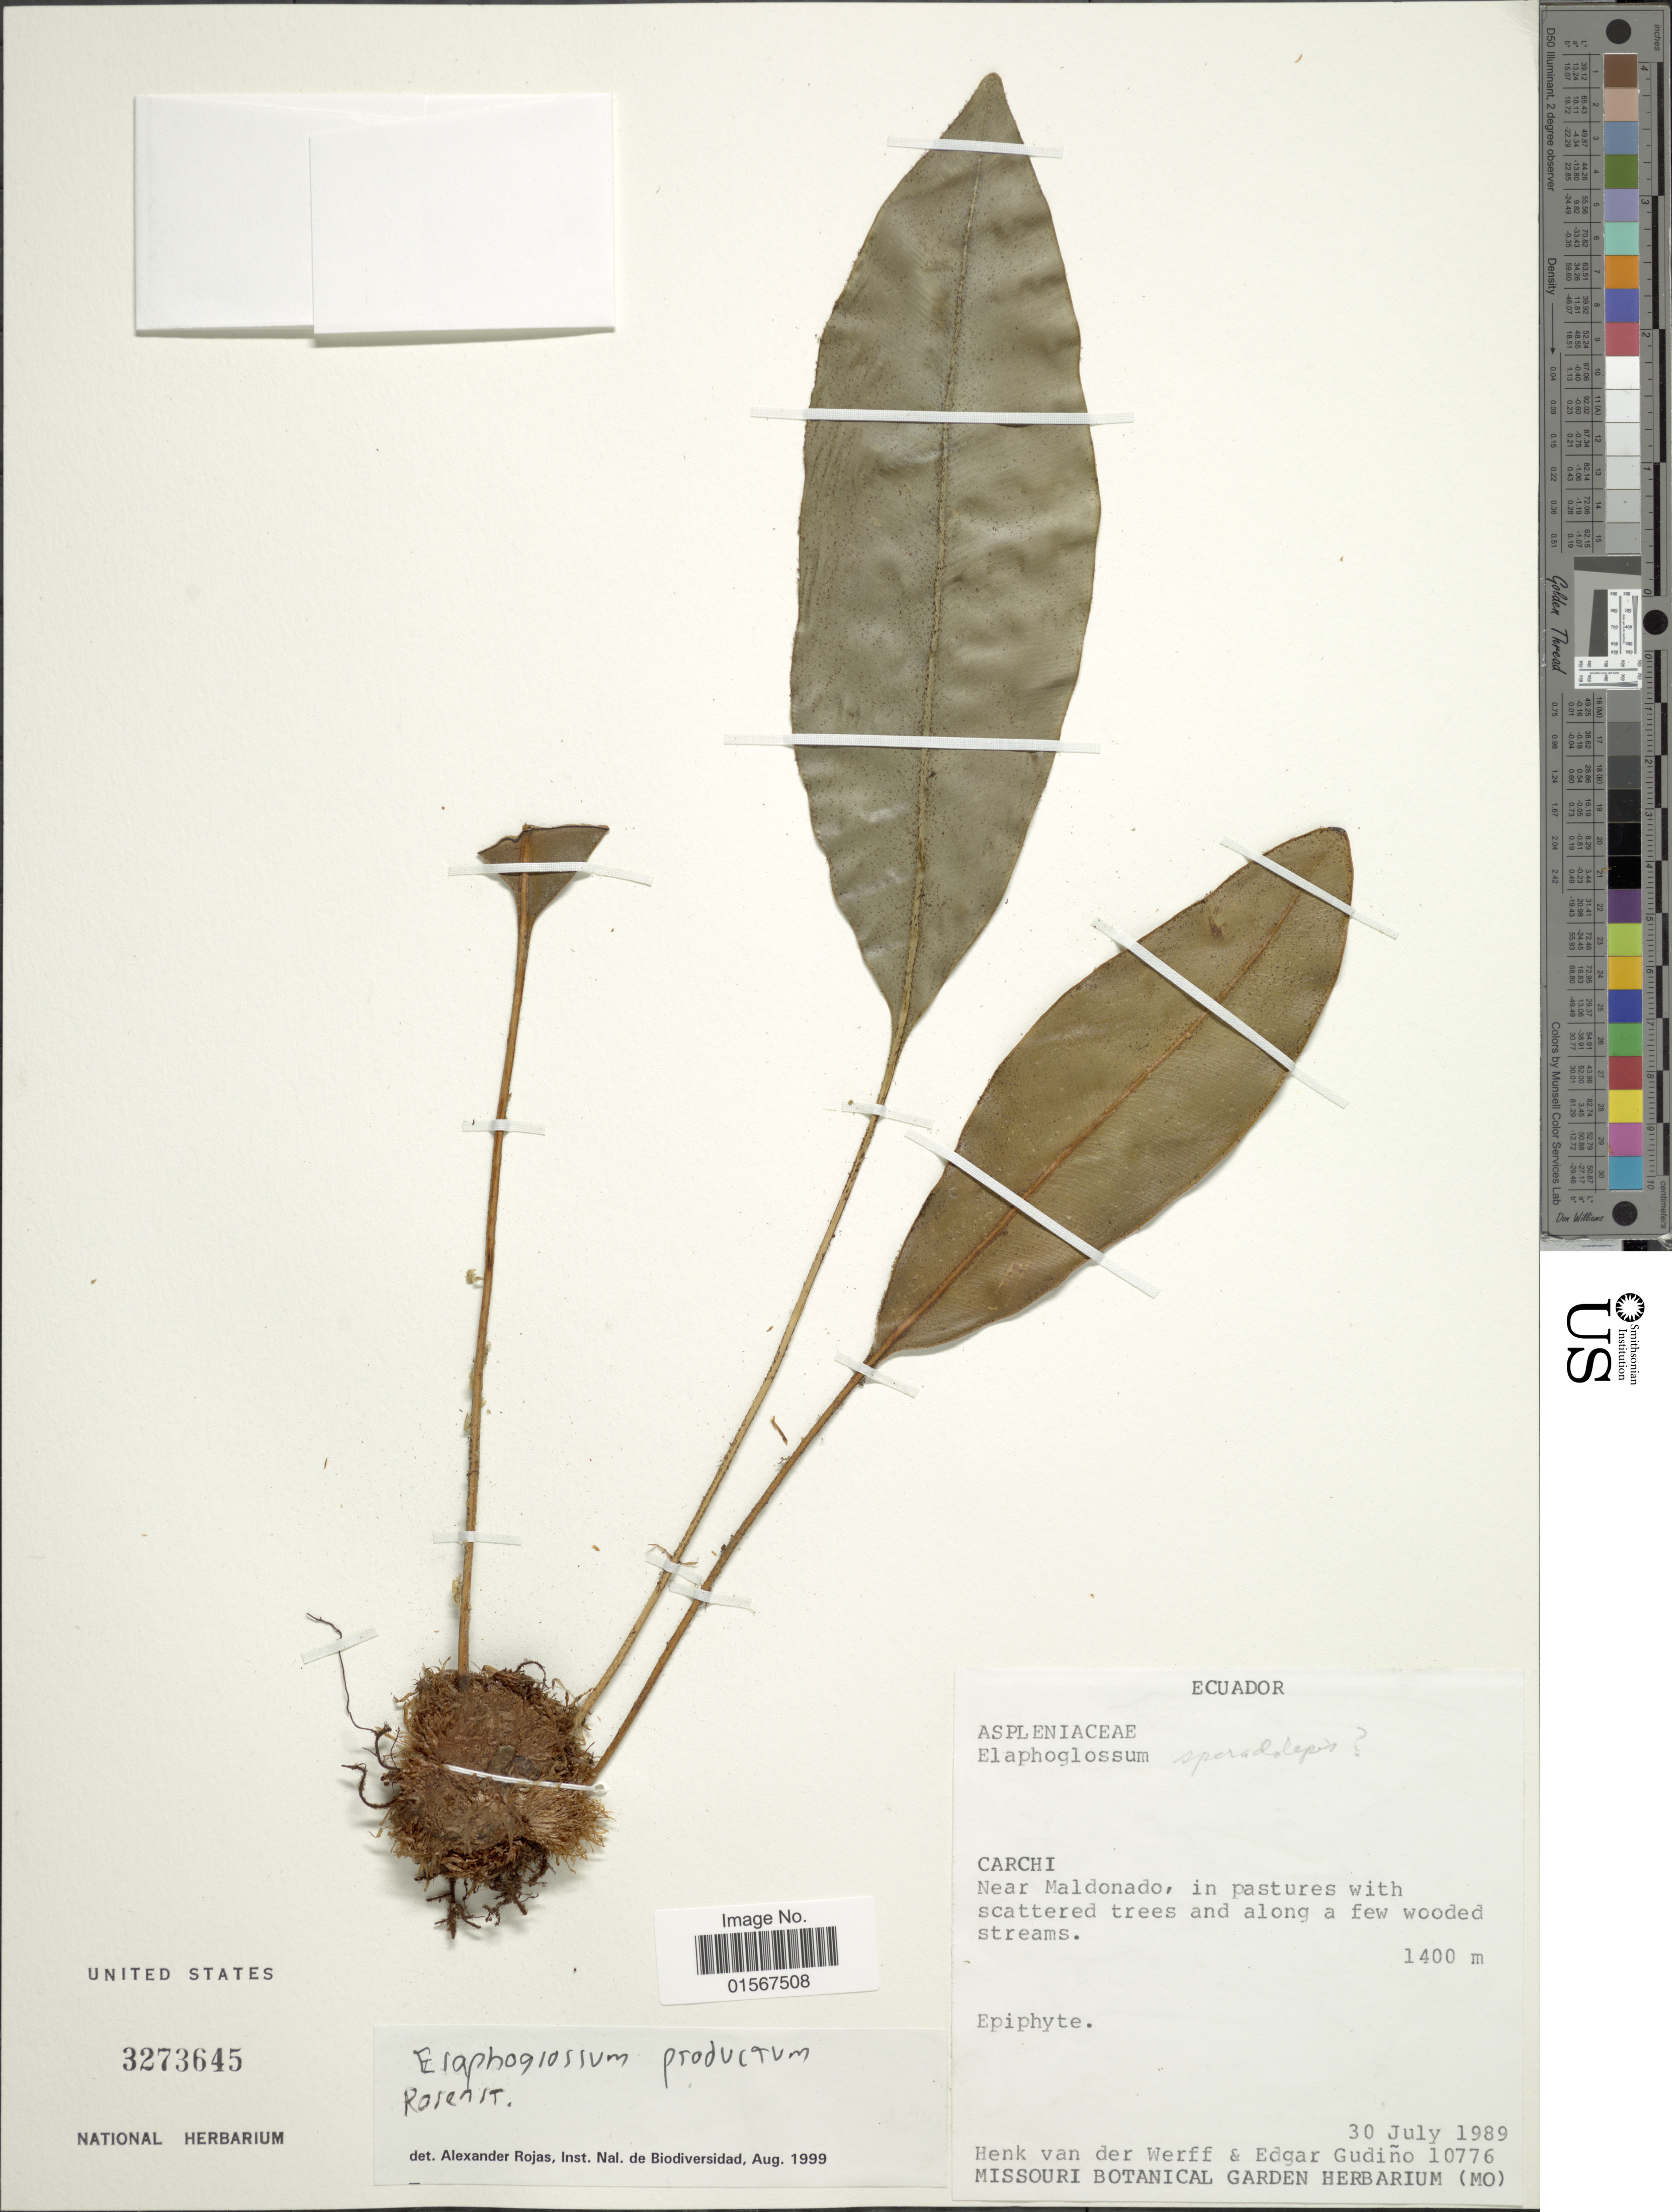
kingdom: Plantae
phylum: Tracheophyta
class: Polypodiopsida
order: Polypodiales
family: Dryopteridaceae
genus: Elaphoglossum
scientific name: Elaphoglossum productum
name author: Rosenst.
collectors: H. van der Werff & E. Gudiño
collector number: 10776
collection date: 1989-07-30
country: Ecuador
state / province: Carchi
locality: Ecuador, Carchi, Near Maldonado, in pastures with scattered trees and along a few woodes streams.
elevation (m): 1400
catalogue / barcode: US 3273645